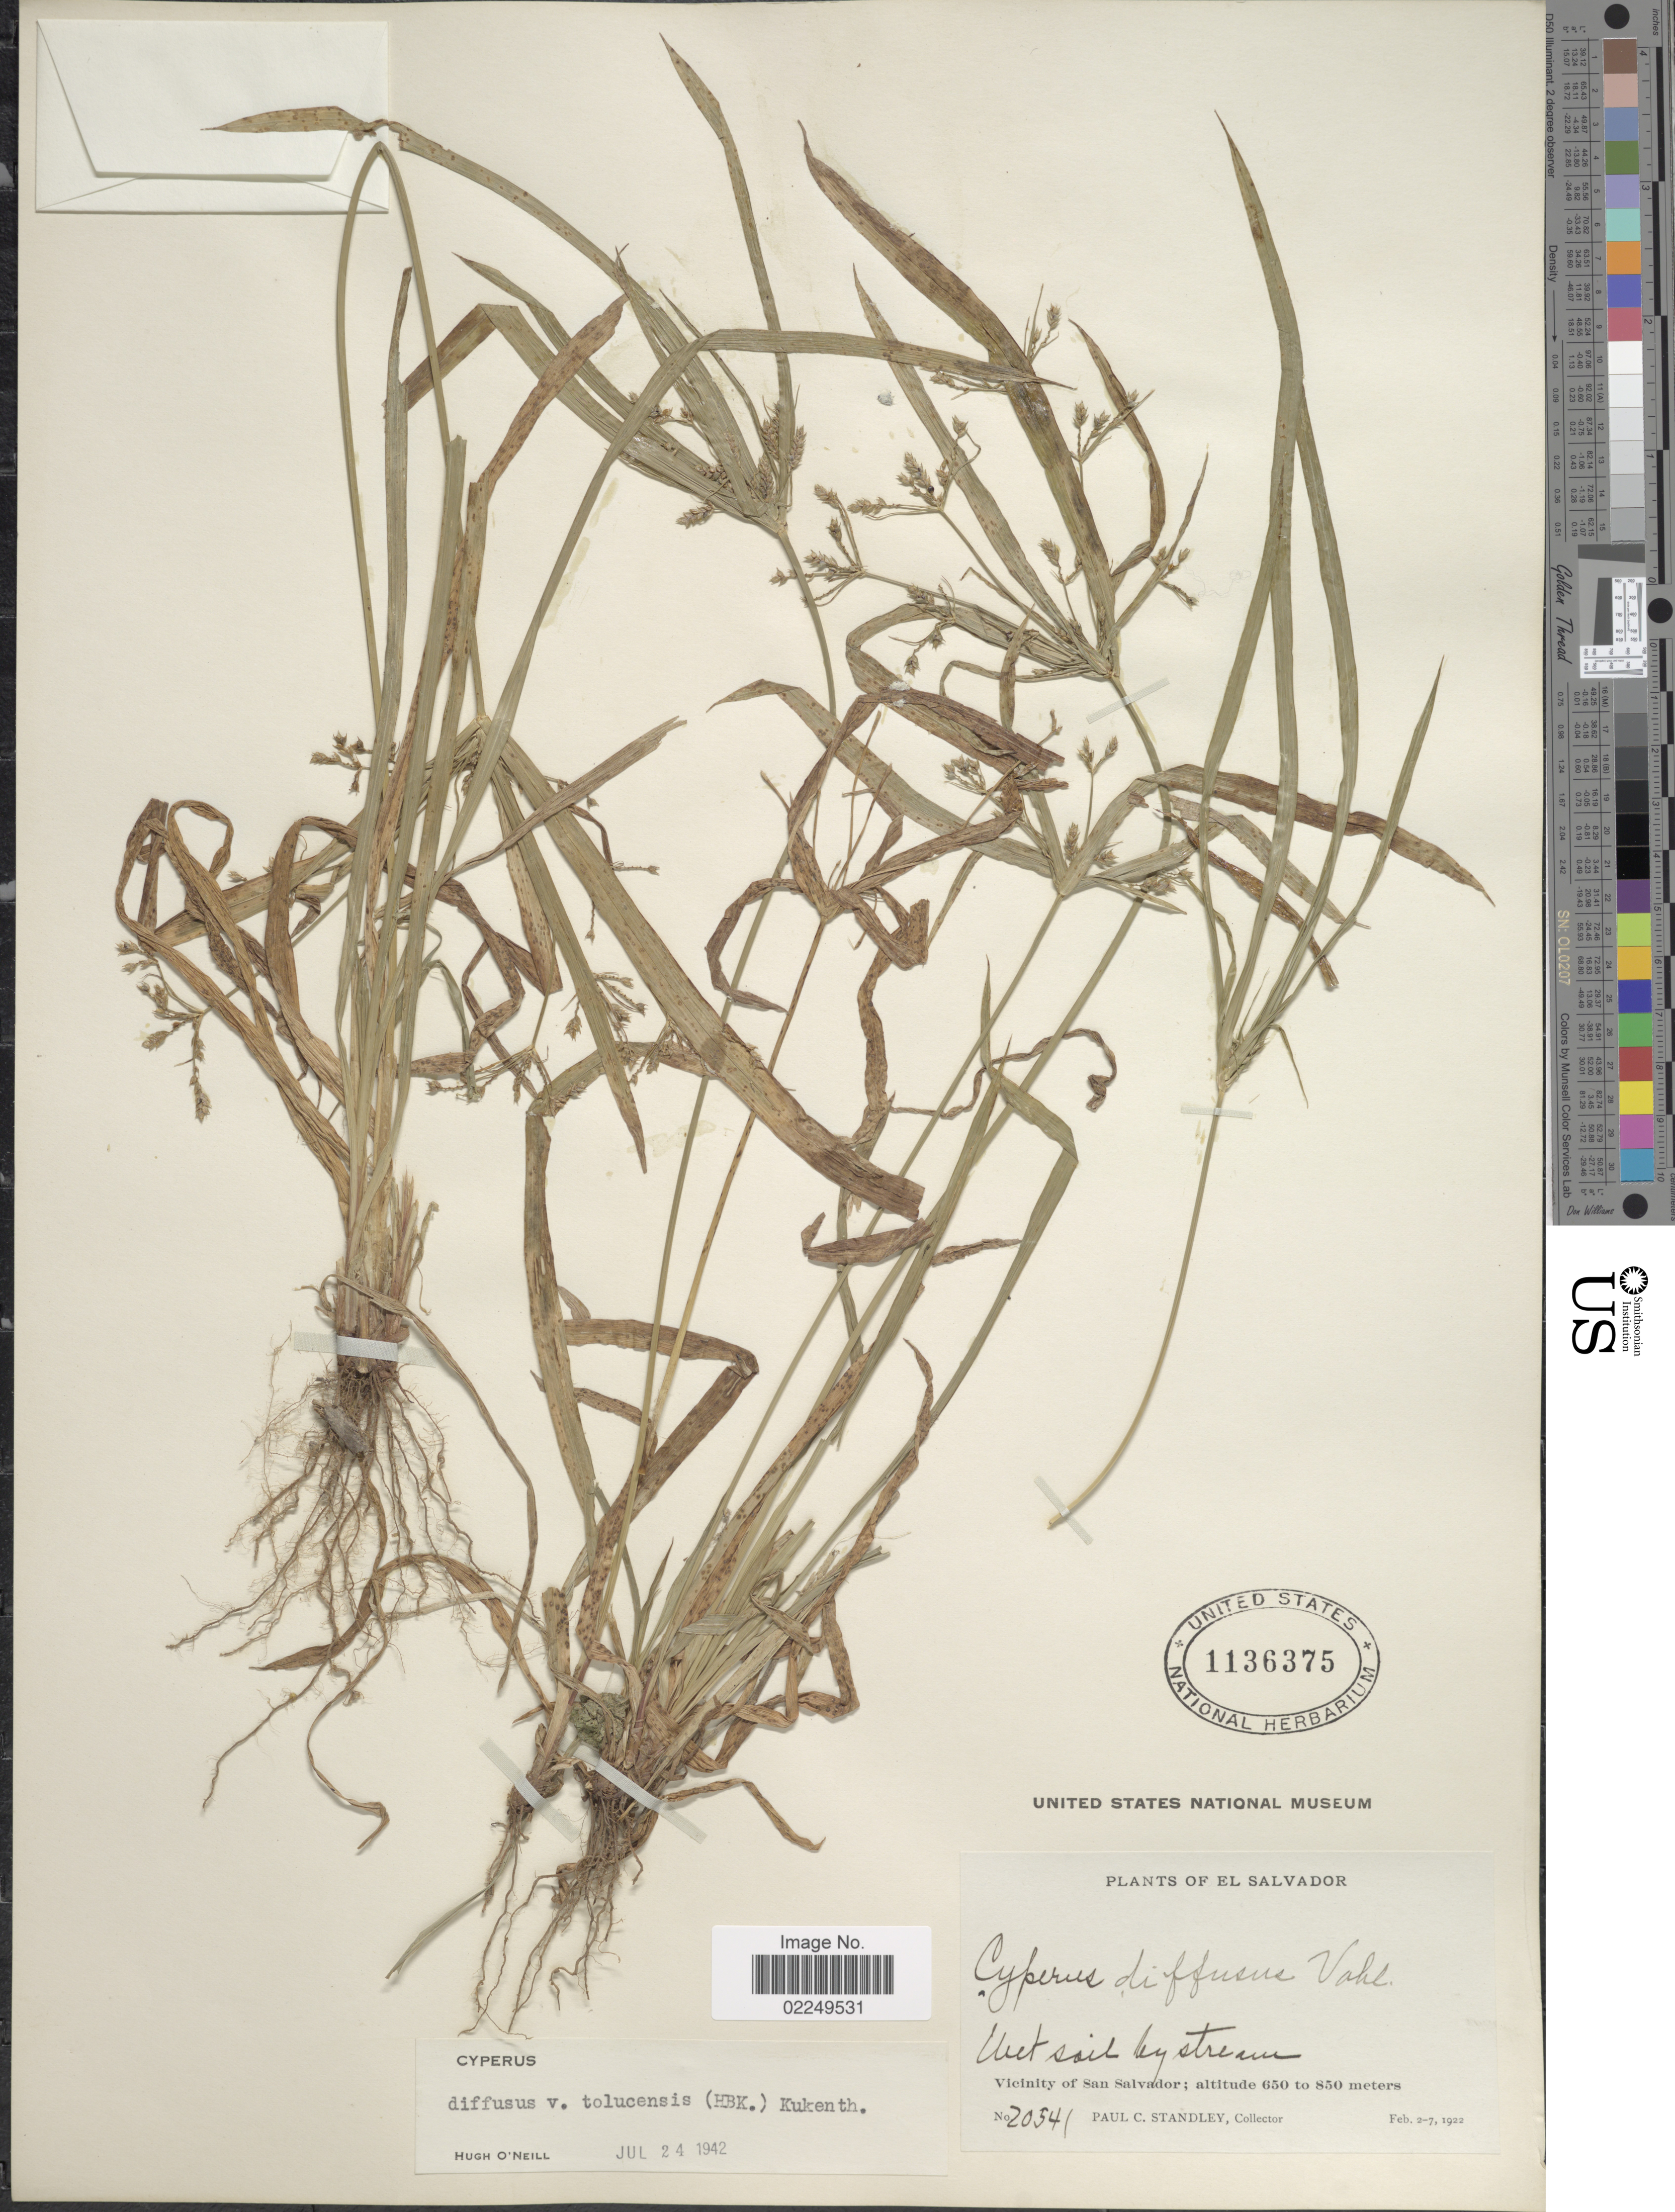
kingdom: Plantae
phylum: Tracheophyta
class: Liliopsida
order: Poales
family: Cyperaceae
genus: Cyperus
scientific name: Cyperus laxus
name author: Lam.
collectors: P. C. Standley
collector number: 20541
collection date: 1922-02-02/1922-02-07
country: El Salvador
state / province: San Salvador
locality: Vicinity of San Salvador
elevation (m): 650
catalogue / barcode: US 1136375